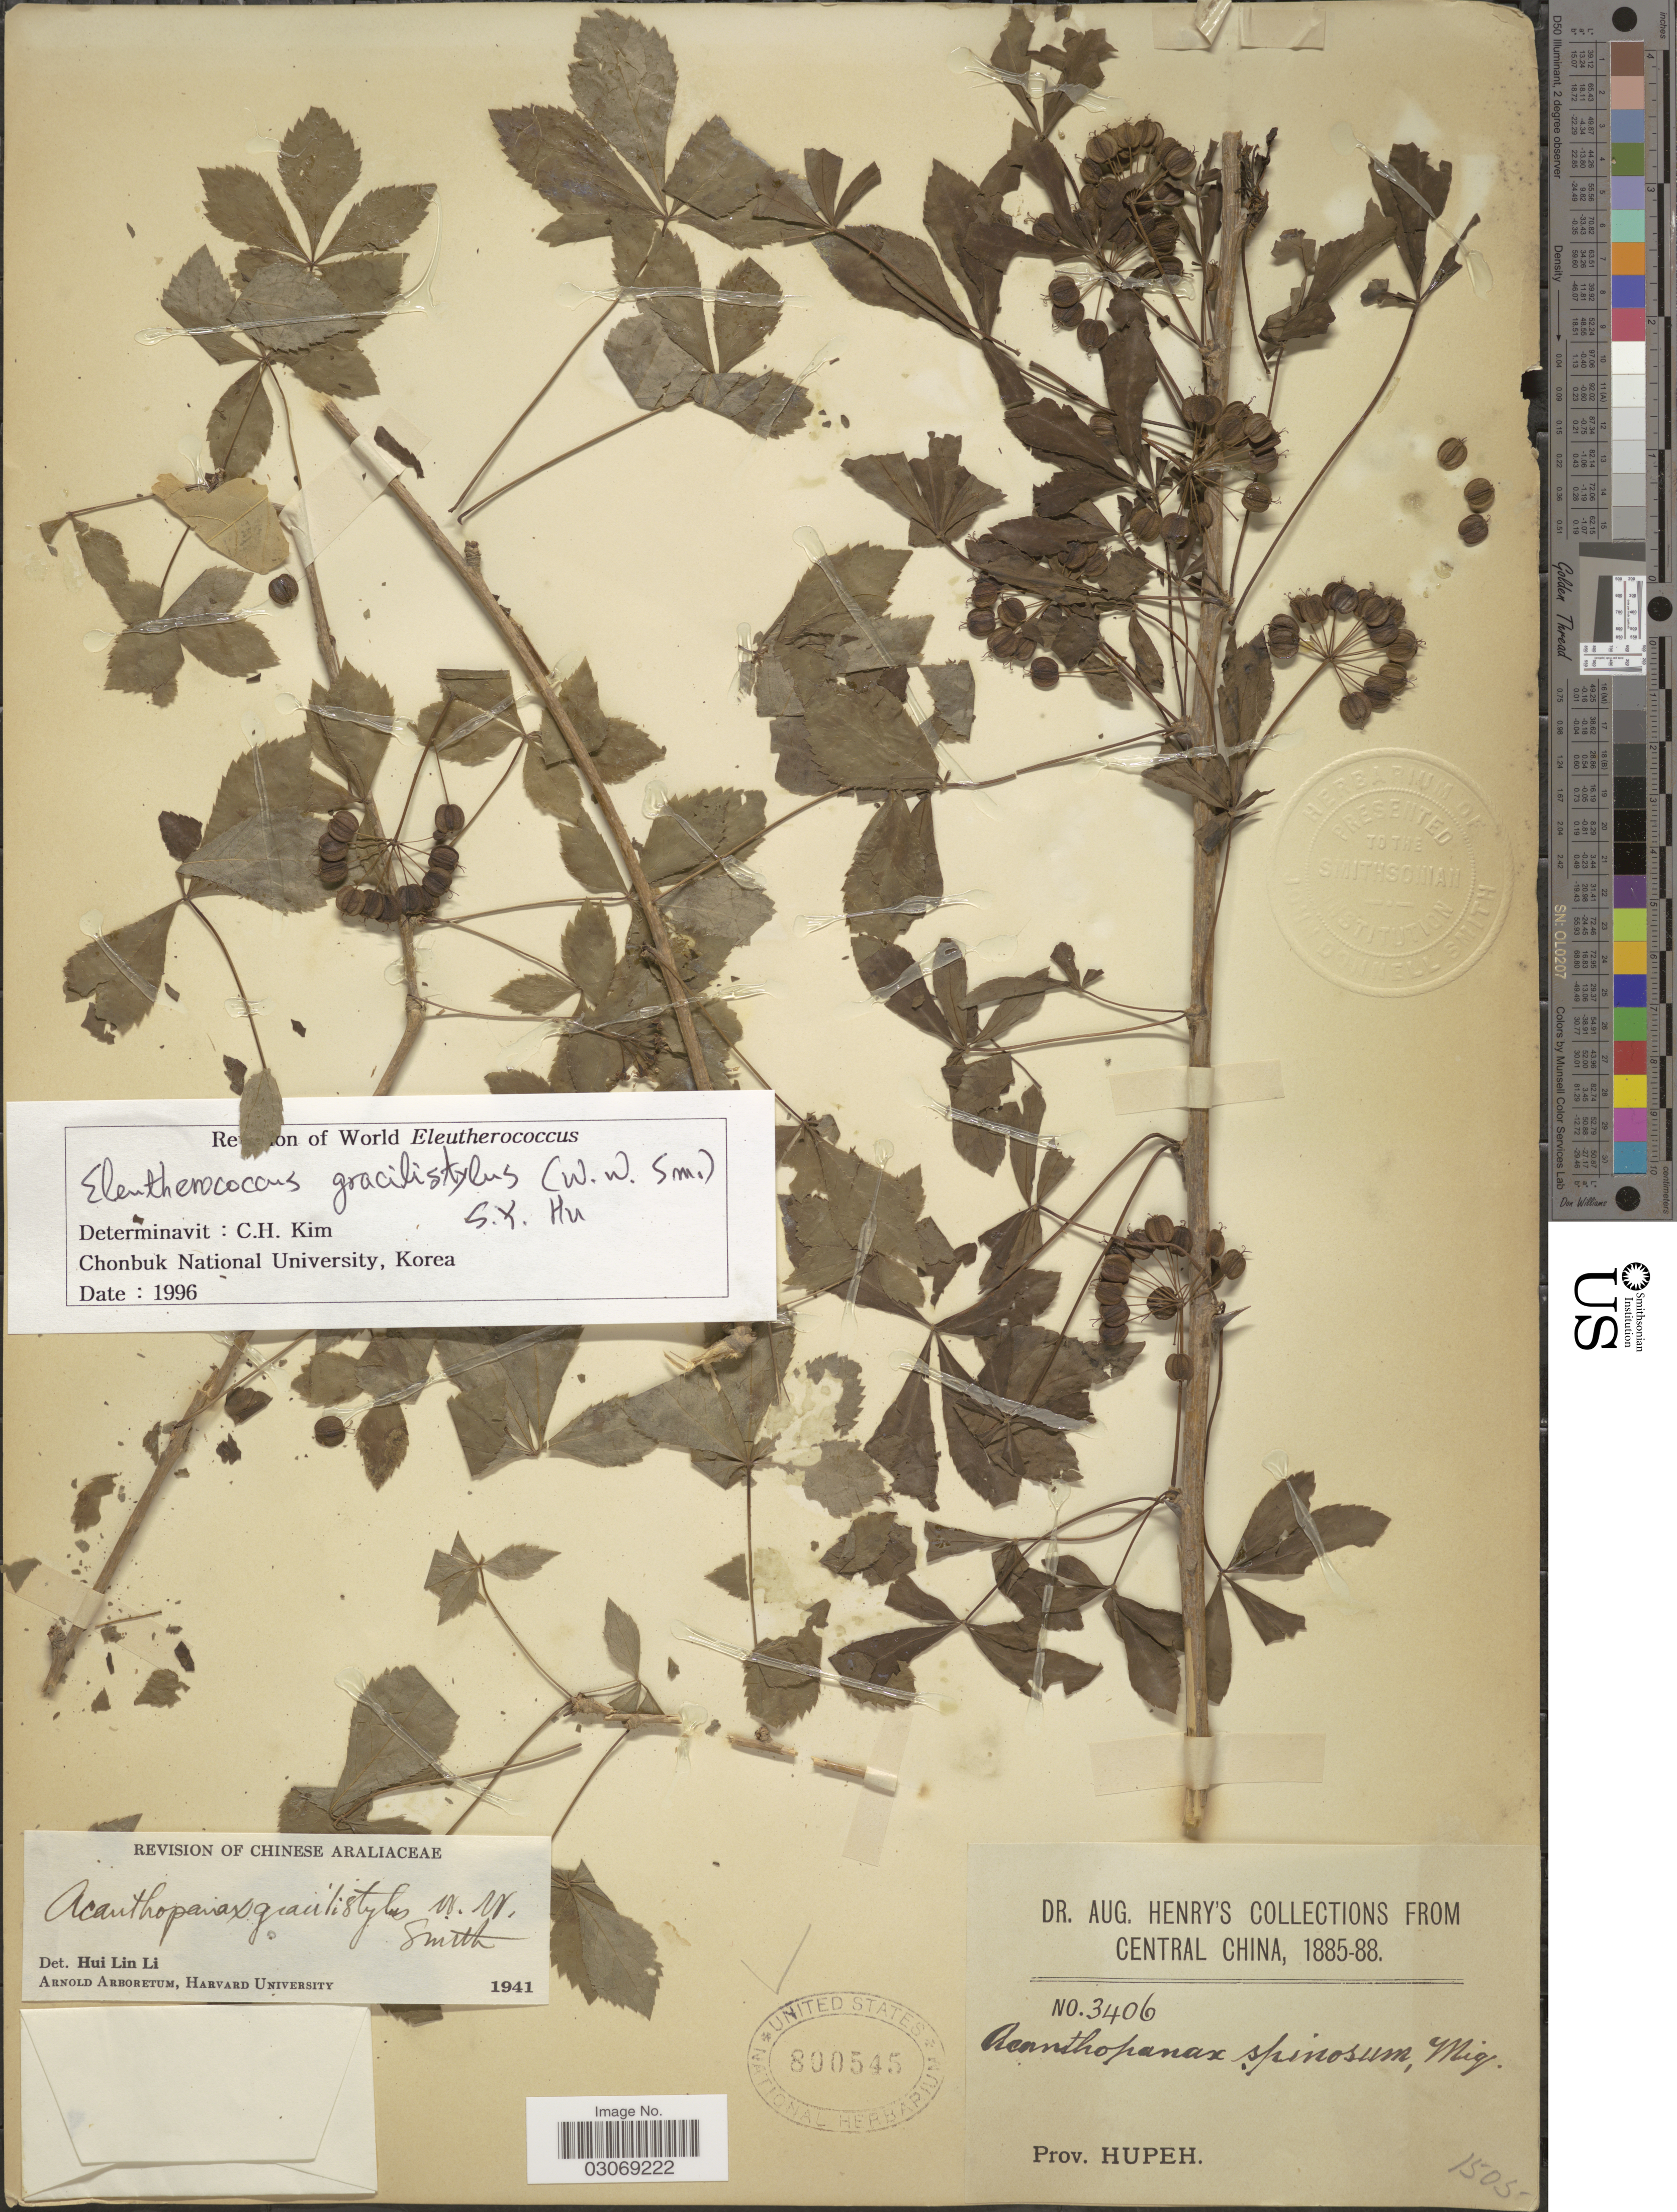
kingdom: Plantae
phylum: Tracheophyta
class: Magnoliopsida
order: Apiales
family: Araliaceae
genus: Eleutherococcus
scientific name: Eleutherococcus gracilistylus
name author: (W.W. Sm.) S.Y. Hu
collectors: A. Henry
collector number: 3406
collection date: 1885/1888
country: China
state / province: Hubei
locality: Central China. Prov. Hupeh.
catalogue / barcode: US 800545